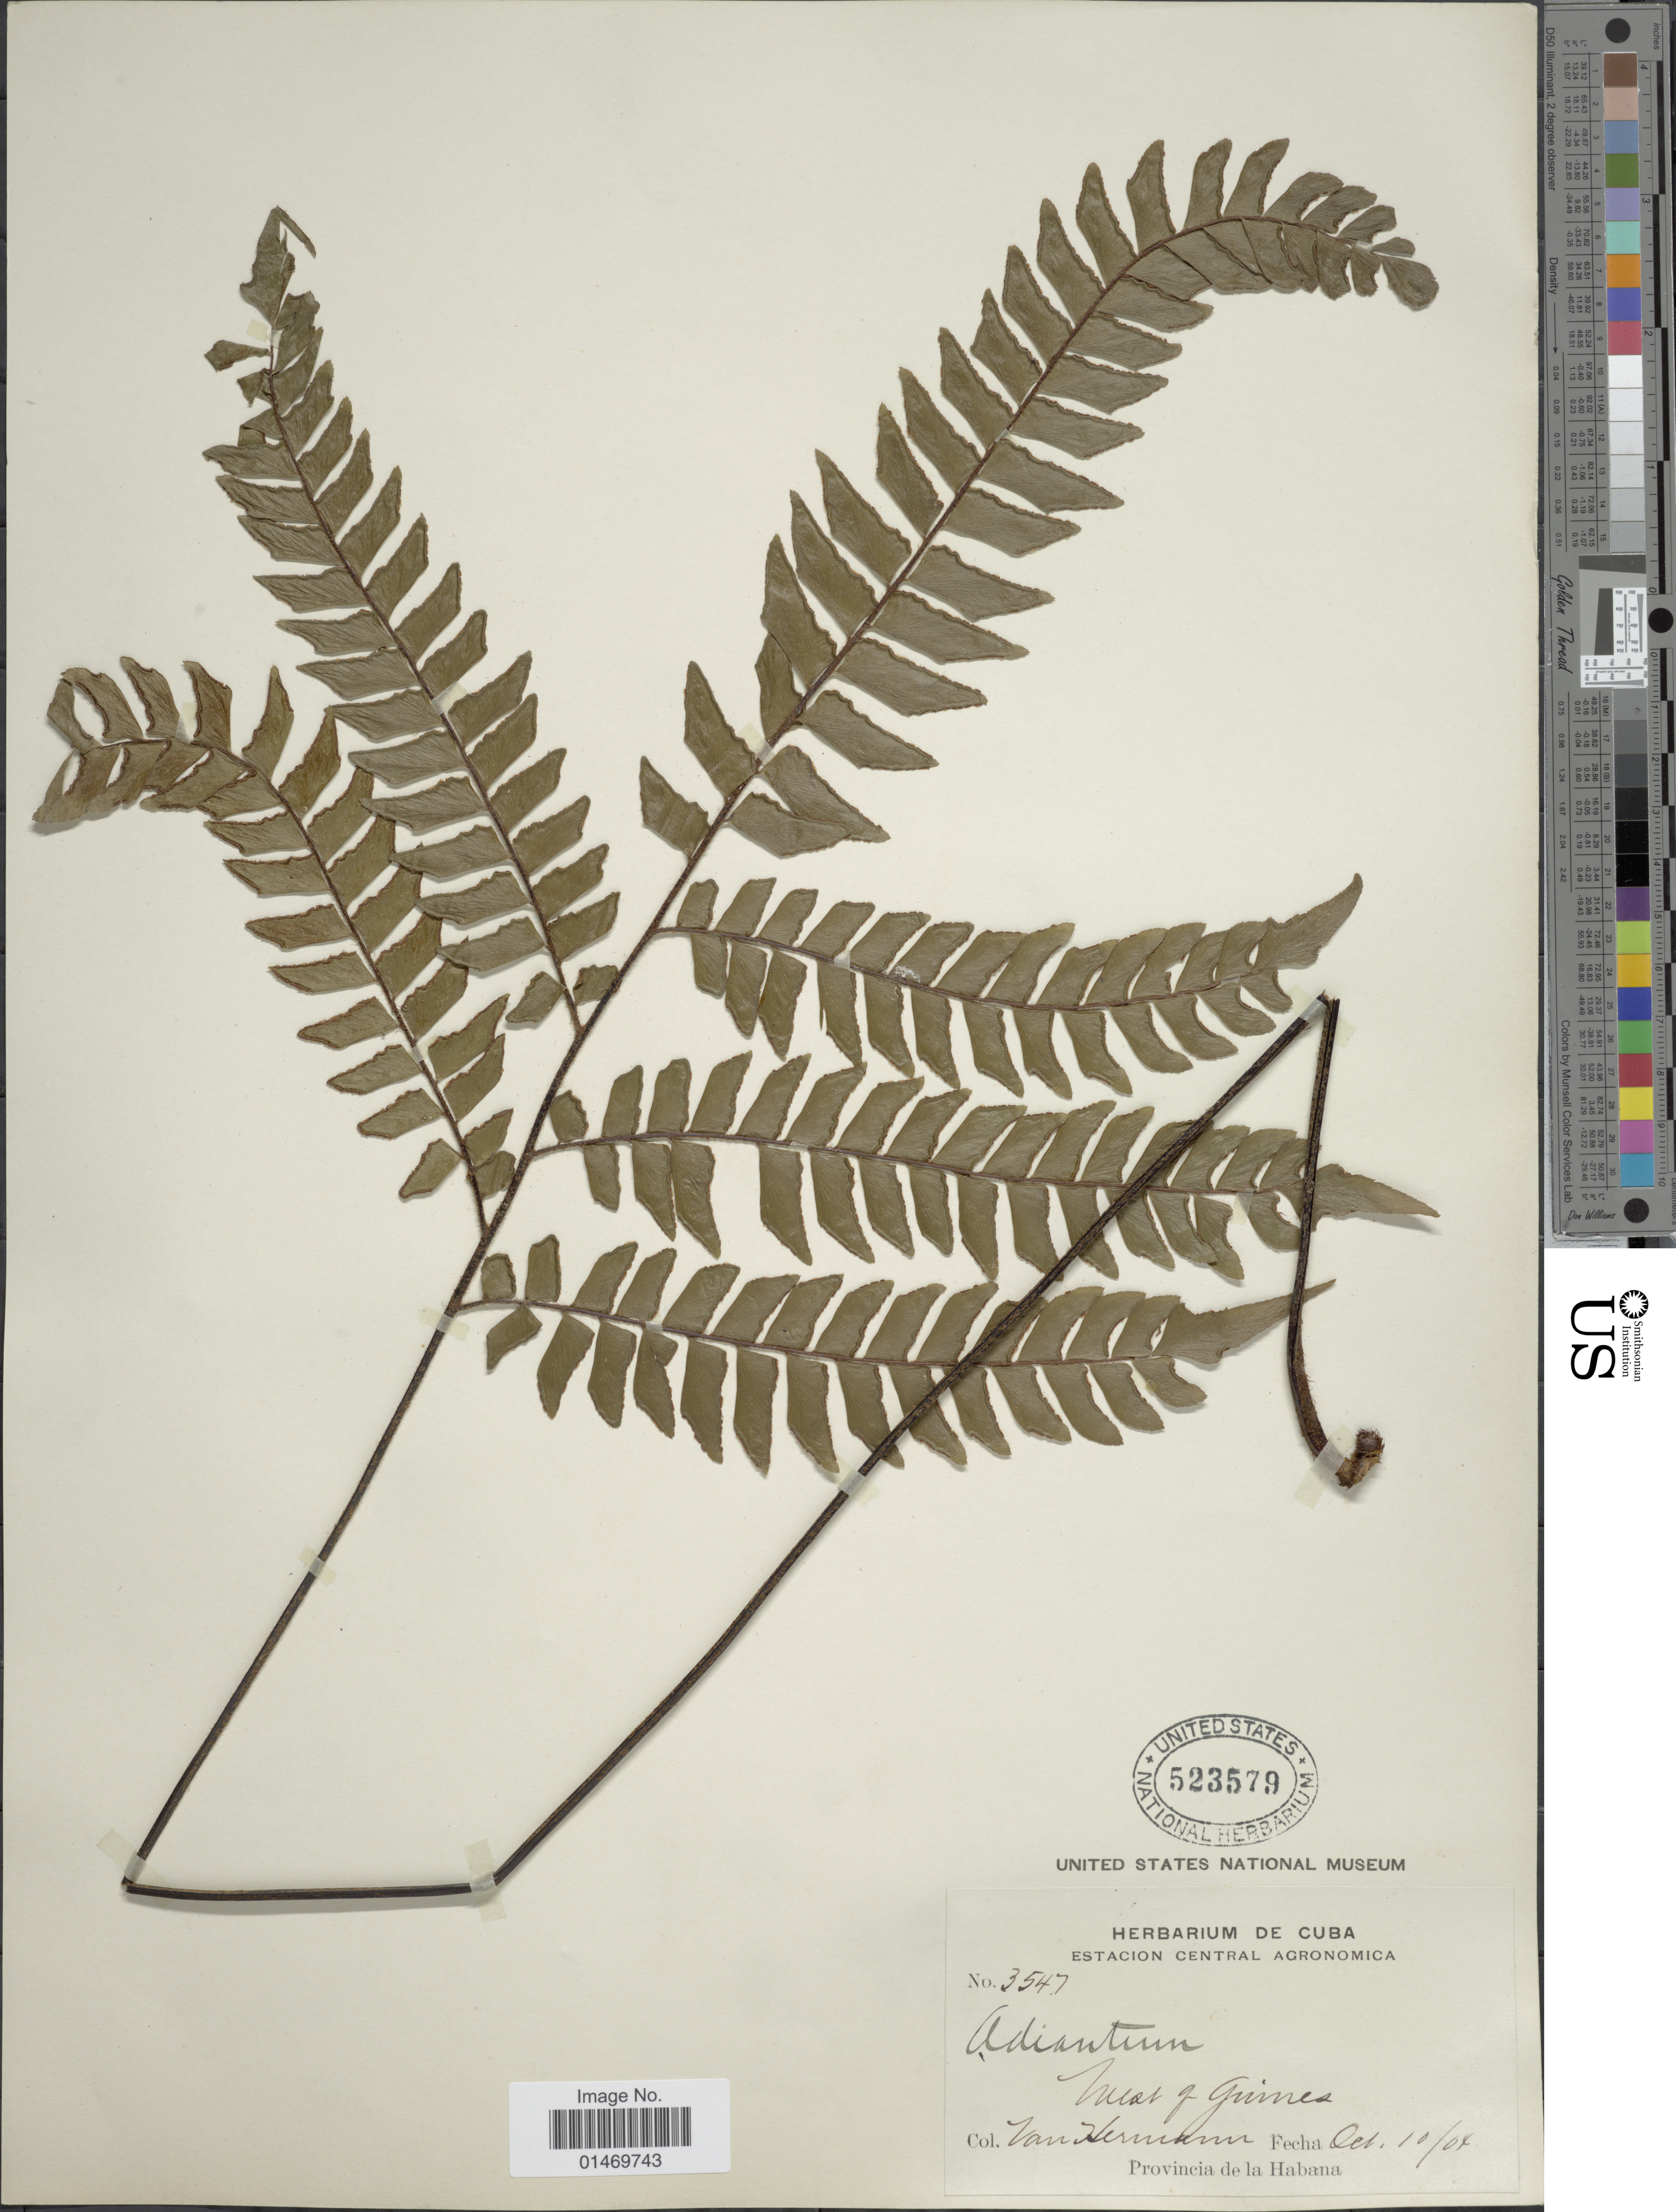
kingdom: Plantae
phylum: Tracheophyta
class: Polypodiopsida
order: Polypodiales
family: Pteridaceae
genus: Adiantum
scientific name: Adiantum villosum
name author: L.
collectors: Van Hermann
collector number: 3547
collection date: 1907-10-10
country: Cuba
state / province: La Habana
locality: Provincia de la Habana,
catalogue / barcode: US 523579